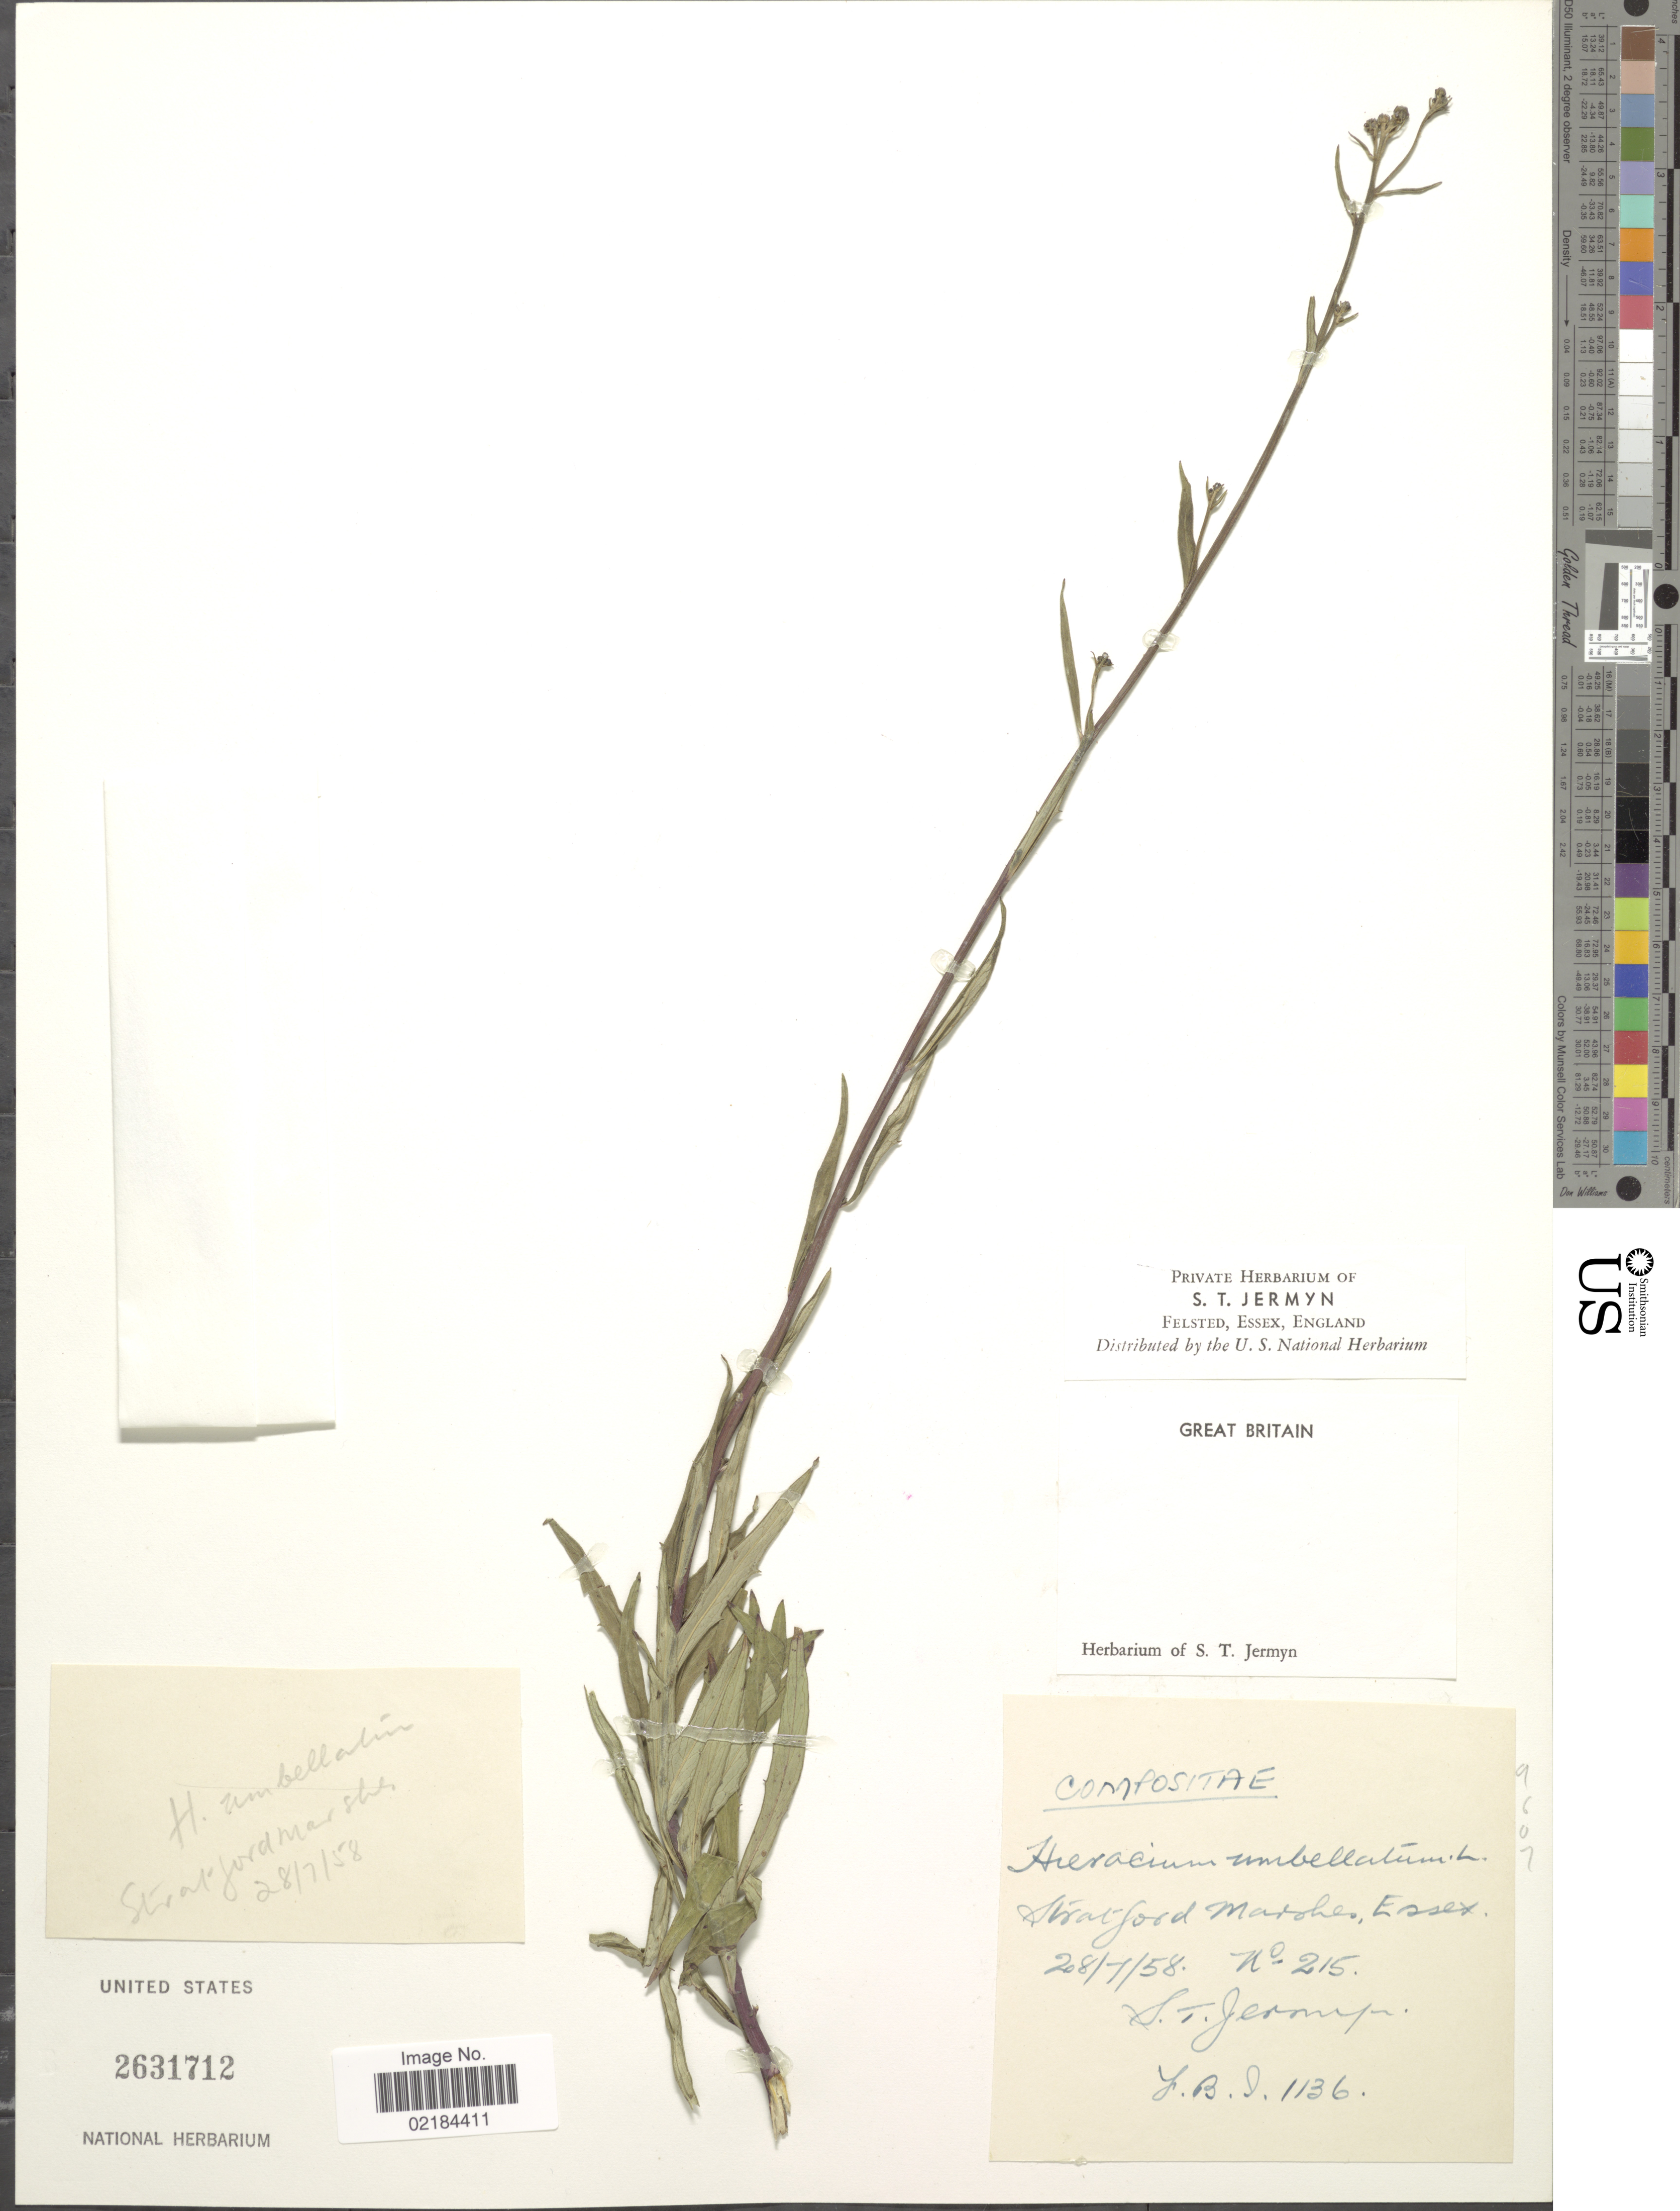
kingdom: Plantae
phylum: Tracheophyta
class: Magnoliopsida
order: Asterales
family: Asteraceae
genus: Hieracium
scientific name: Hieracium umbellatum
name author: L.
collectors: S. Jermyn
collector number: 215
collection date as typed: Transcribed d/m/y: 28/7/58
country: United Kingdom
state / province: England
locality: Great Britain. Stratford Marshes, Essex.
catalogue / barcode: US 2631712